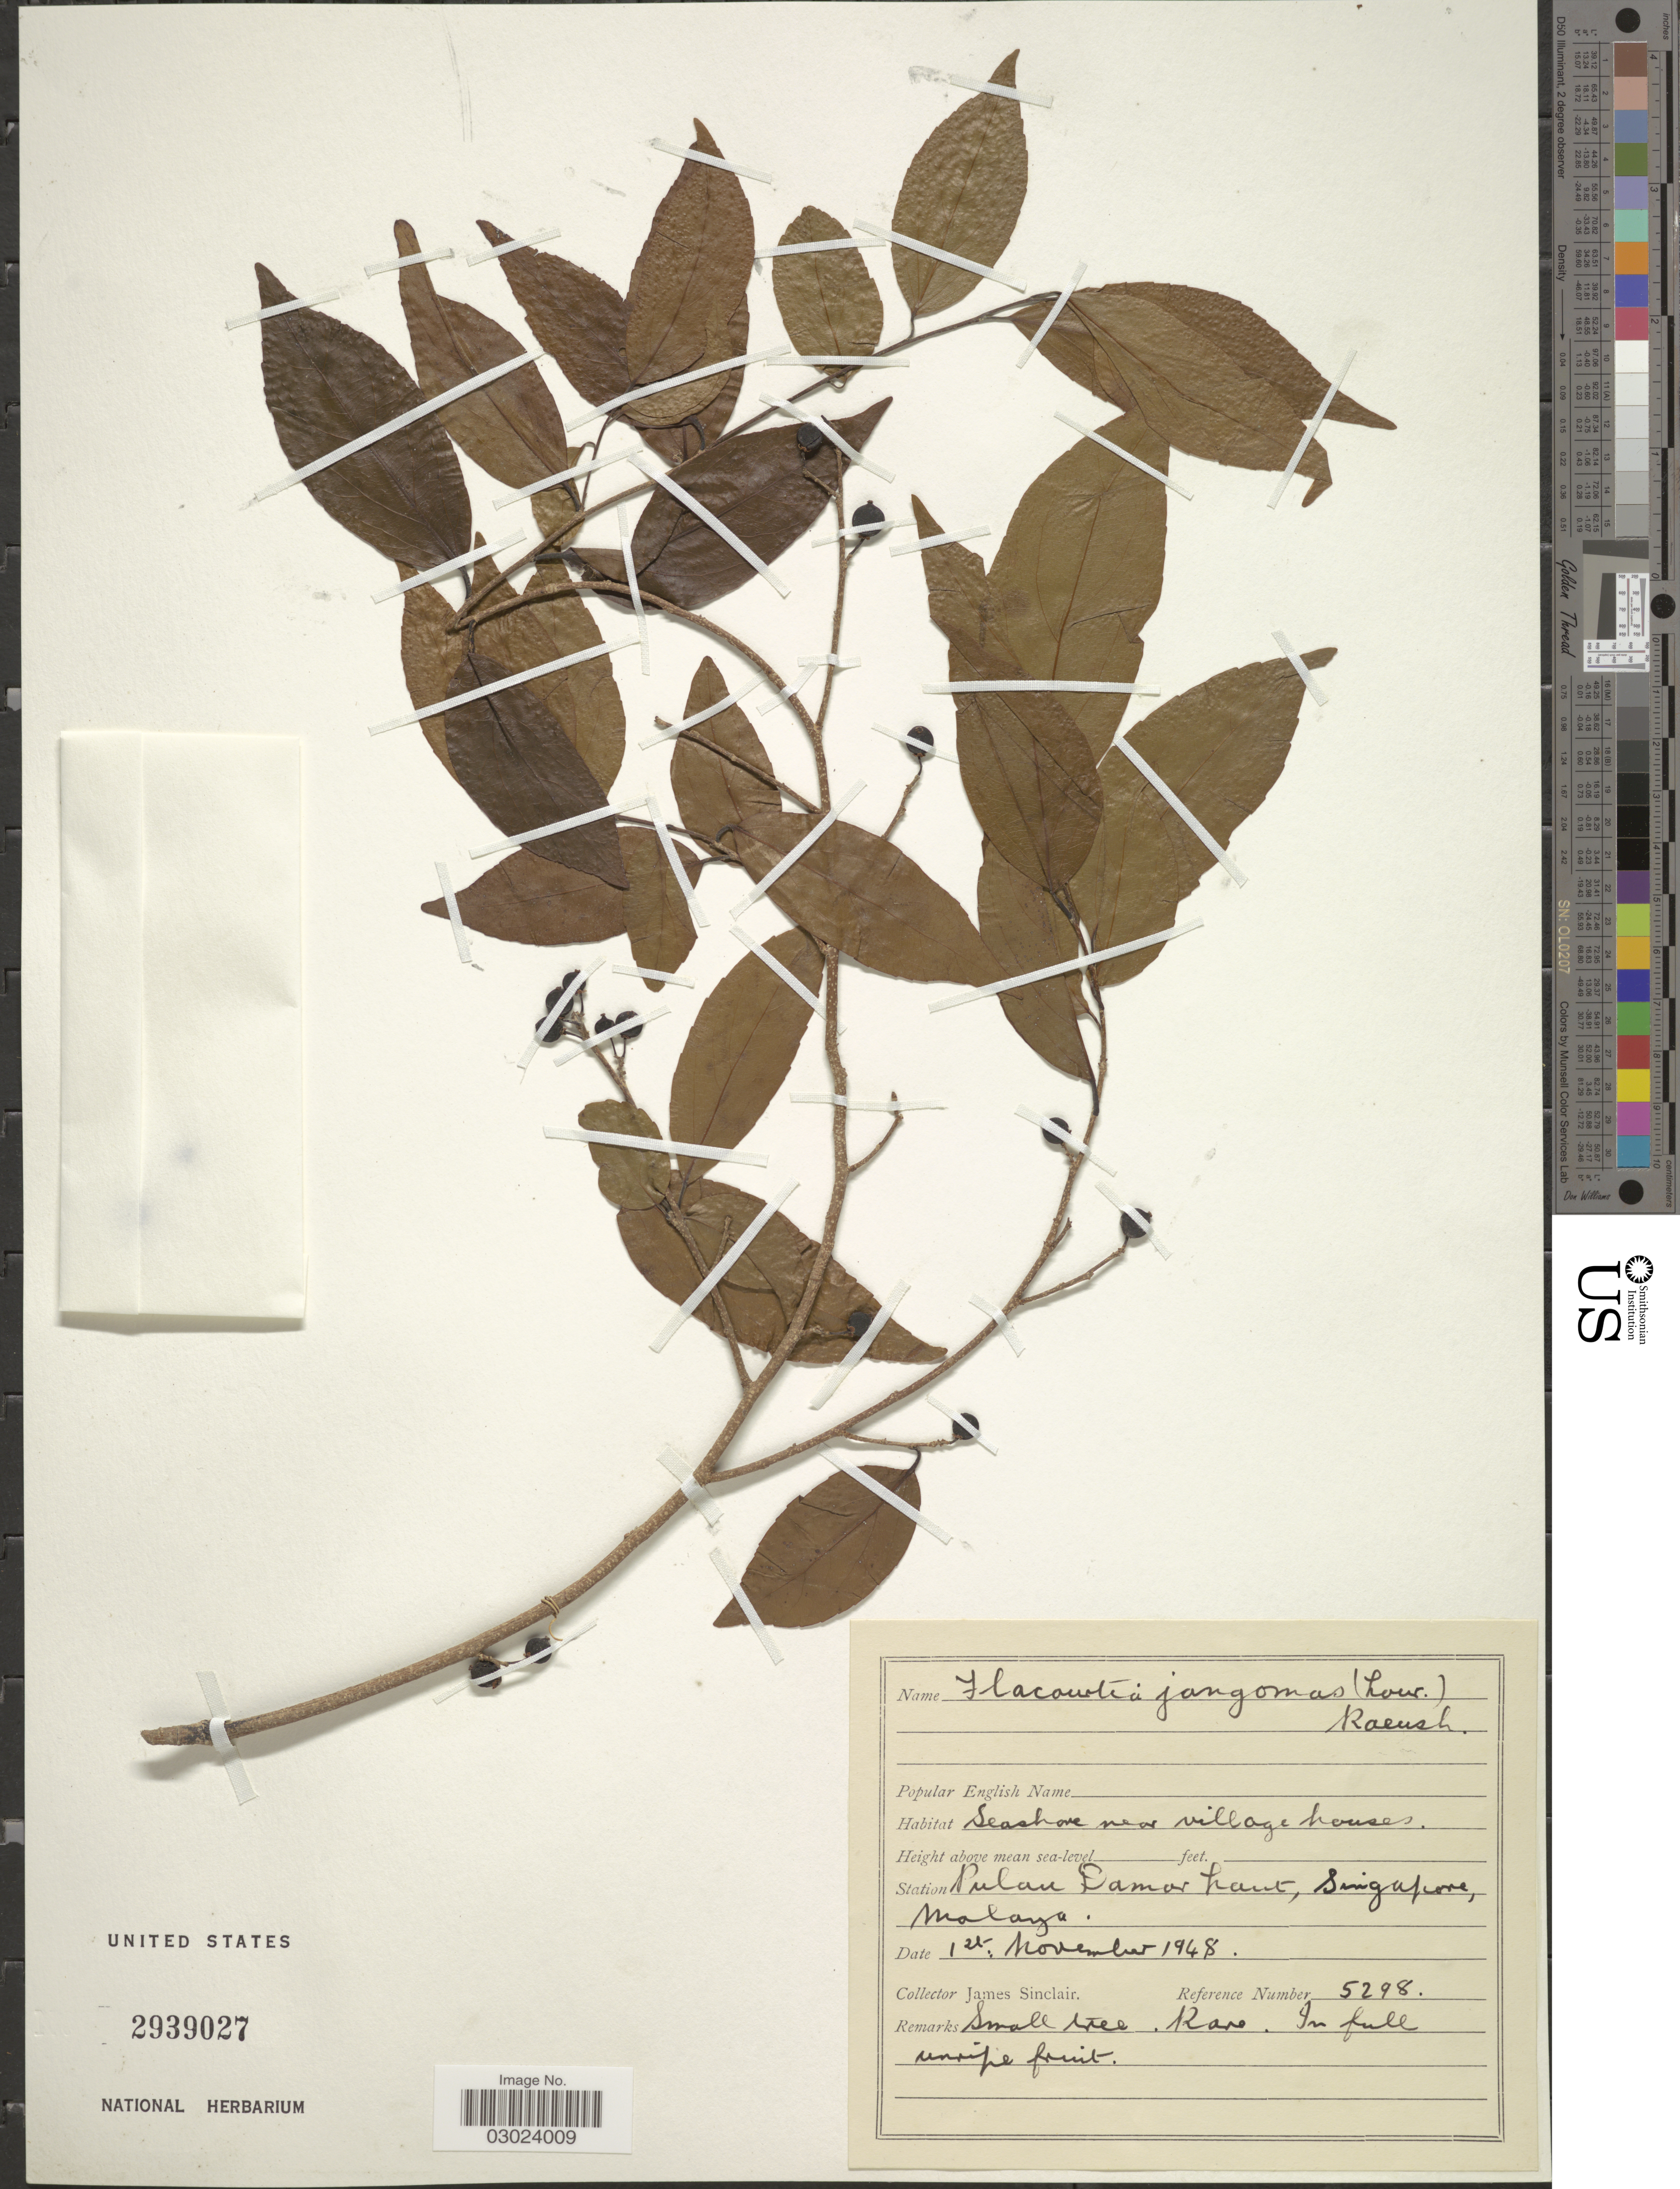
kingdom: Plantae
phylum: Tracheophyta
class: Magnoliopsida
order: Malpighiales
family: Salicaceae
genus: Flacourtia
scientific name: Flacourtia kinabaluensis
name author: Sleumer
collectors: J. Sinclair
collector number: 5298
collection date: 1948-11-01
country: Singapore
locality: Station Pulau Damar Laut, Malaya.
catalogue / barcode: US 2939027